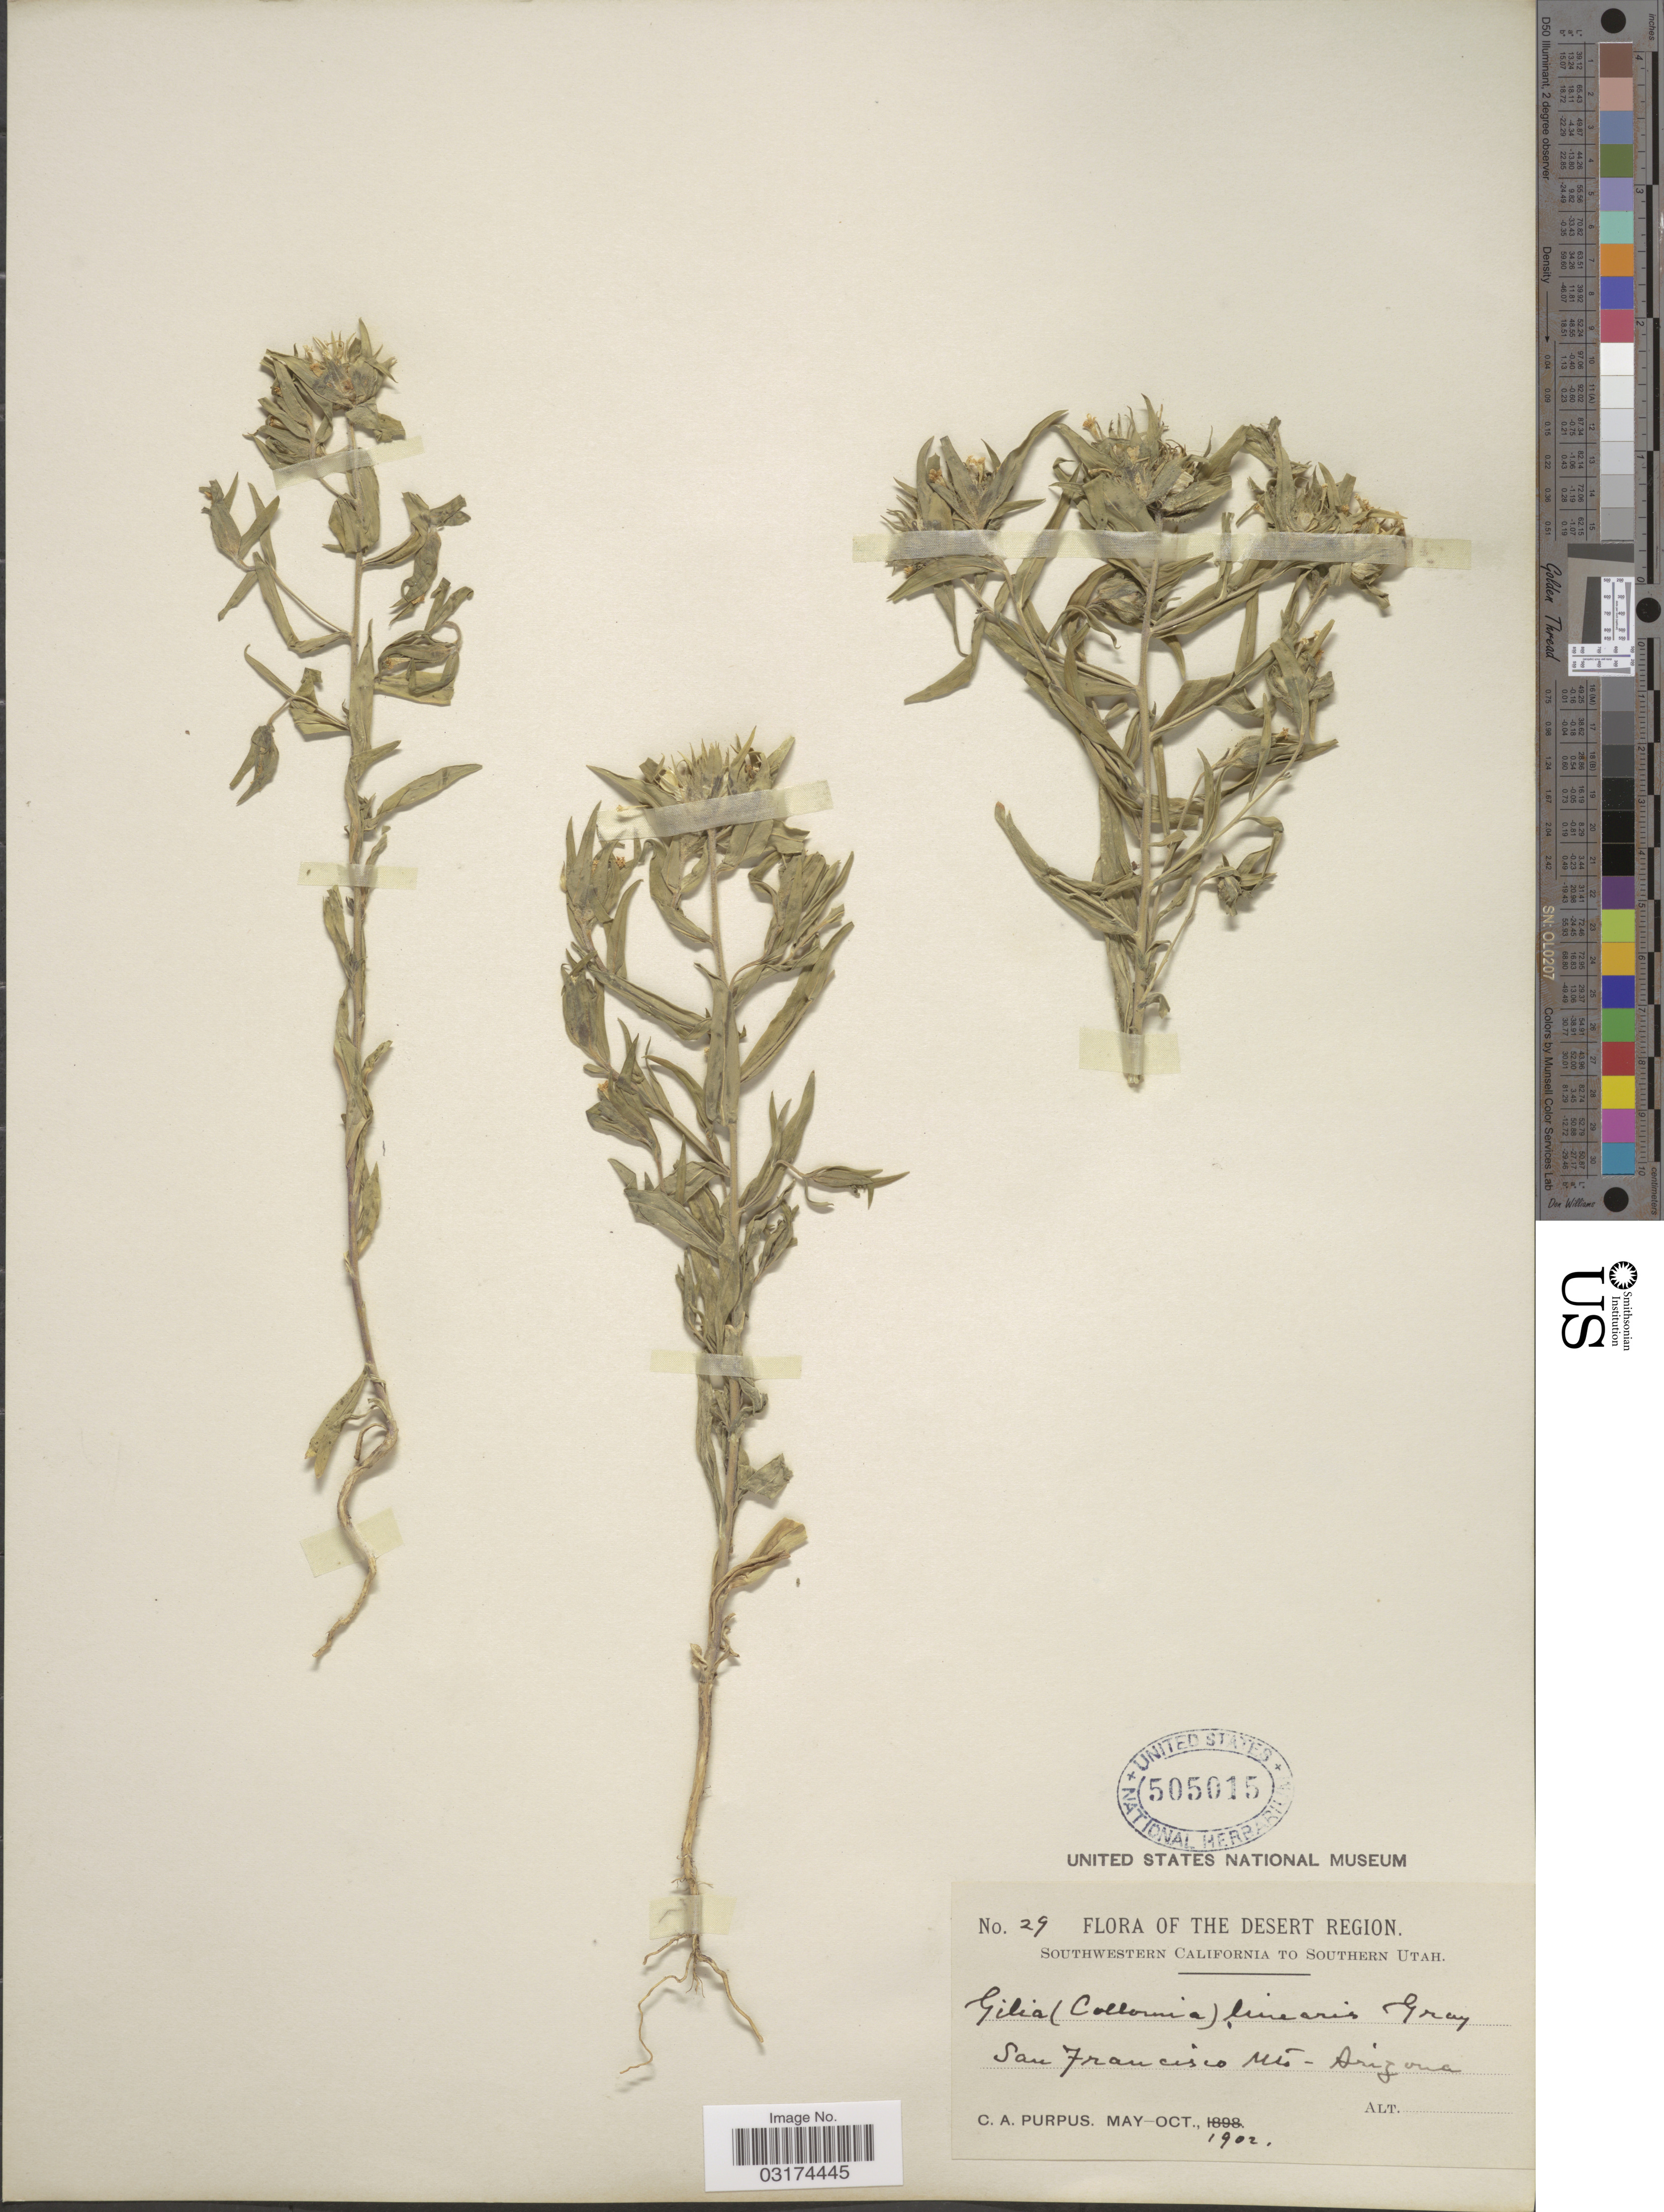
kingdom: Plantae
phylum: Tracheophyta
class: Magnoliopsida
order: Ericales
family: Polemoniaceae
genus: Collomia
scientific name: Collomia linearis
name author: Nutt.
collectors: C. A. Purpus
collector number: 29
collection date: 1902-05/1902-10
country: United States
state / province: Arizona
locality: The Desert Region. San Francisco Mts.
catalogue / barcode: US 505015